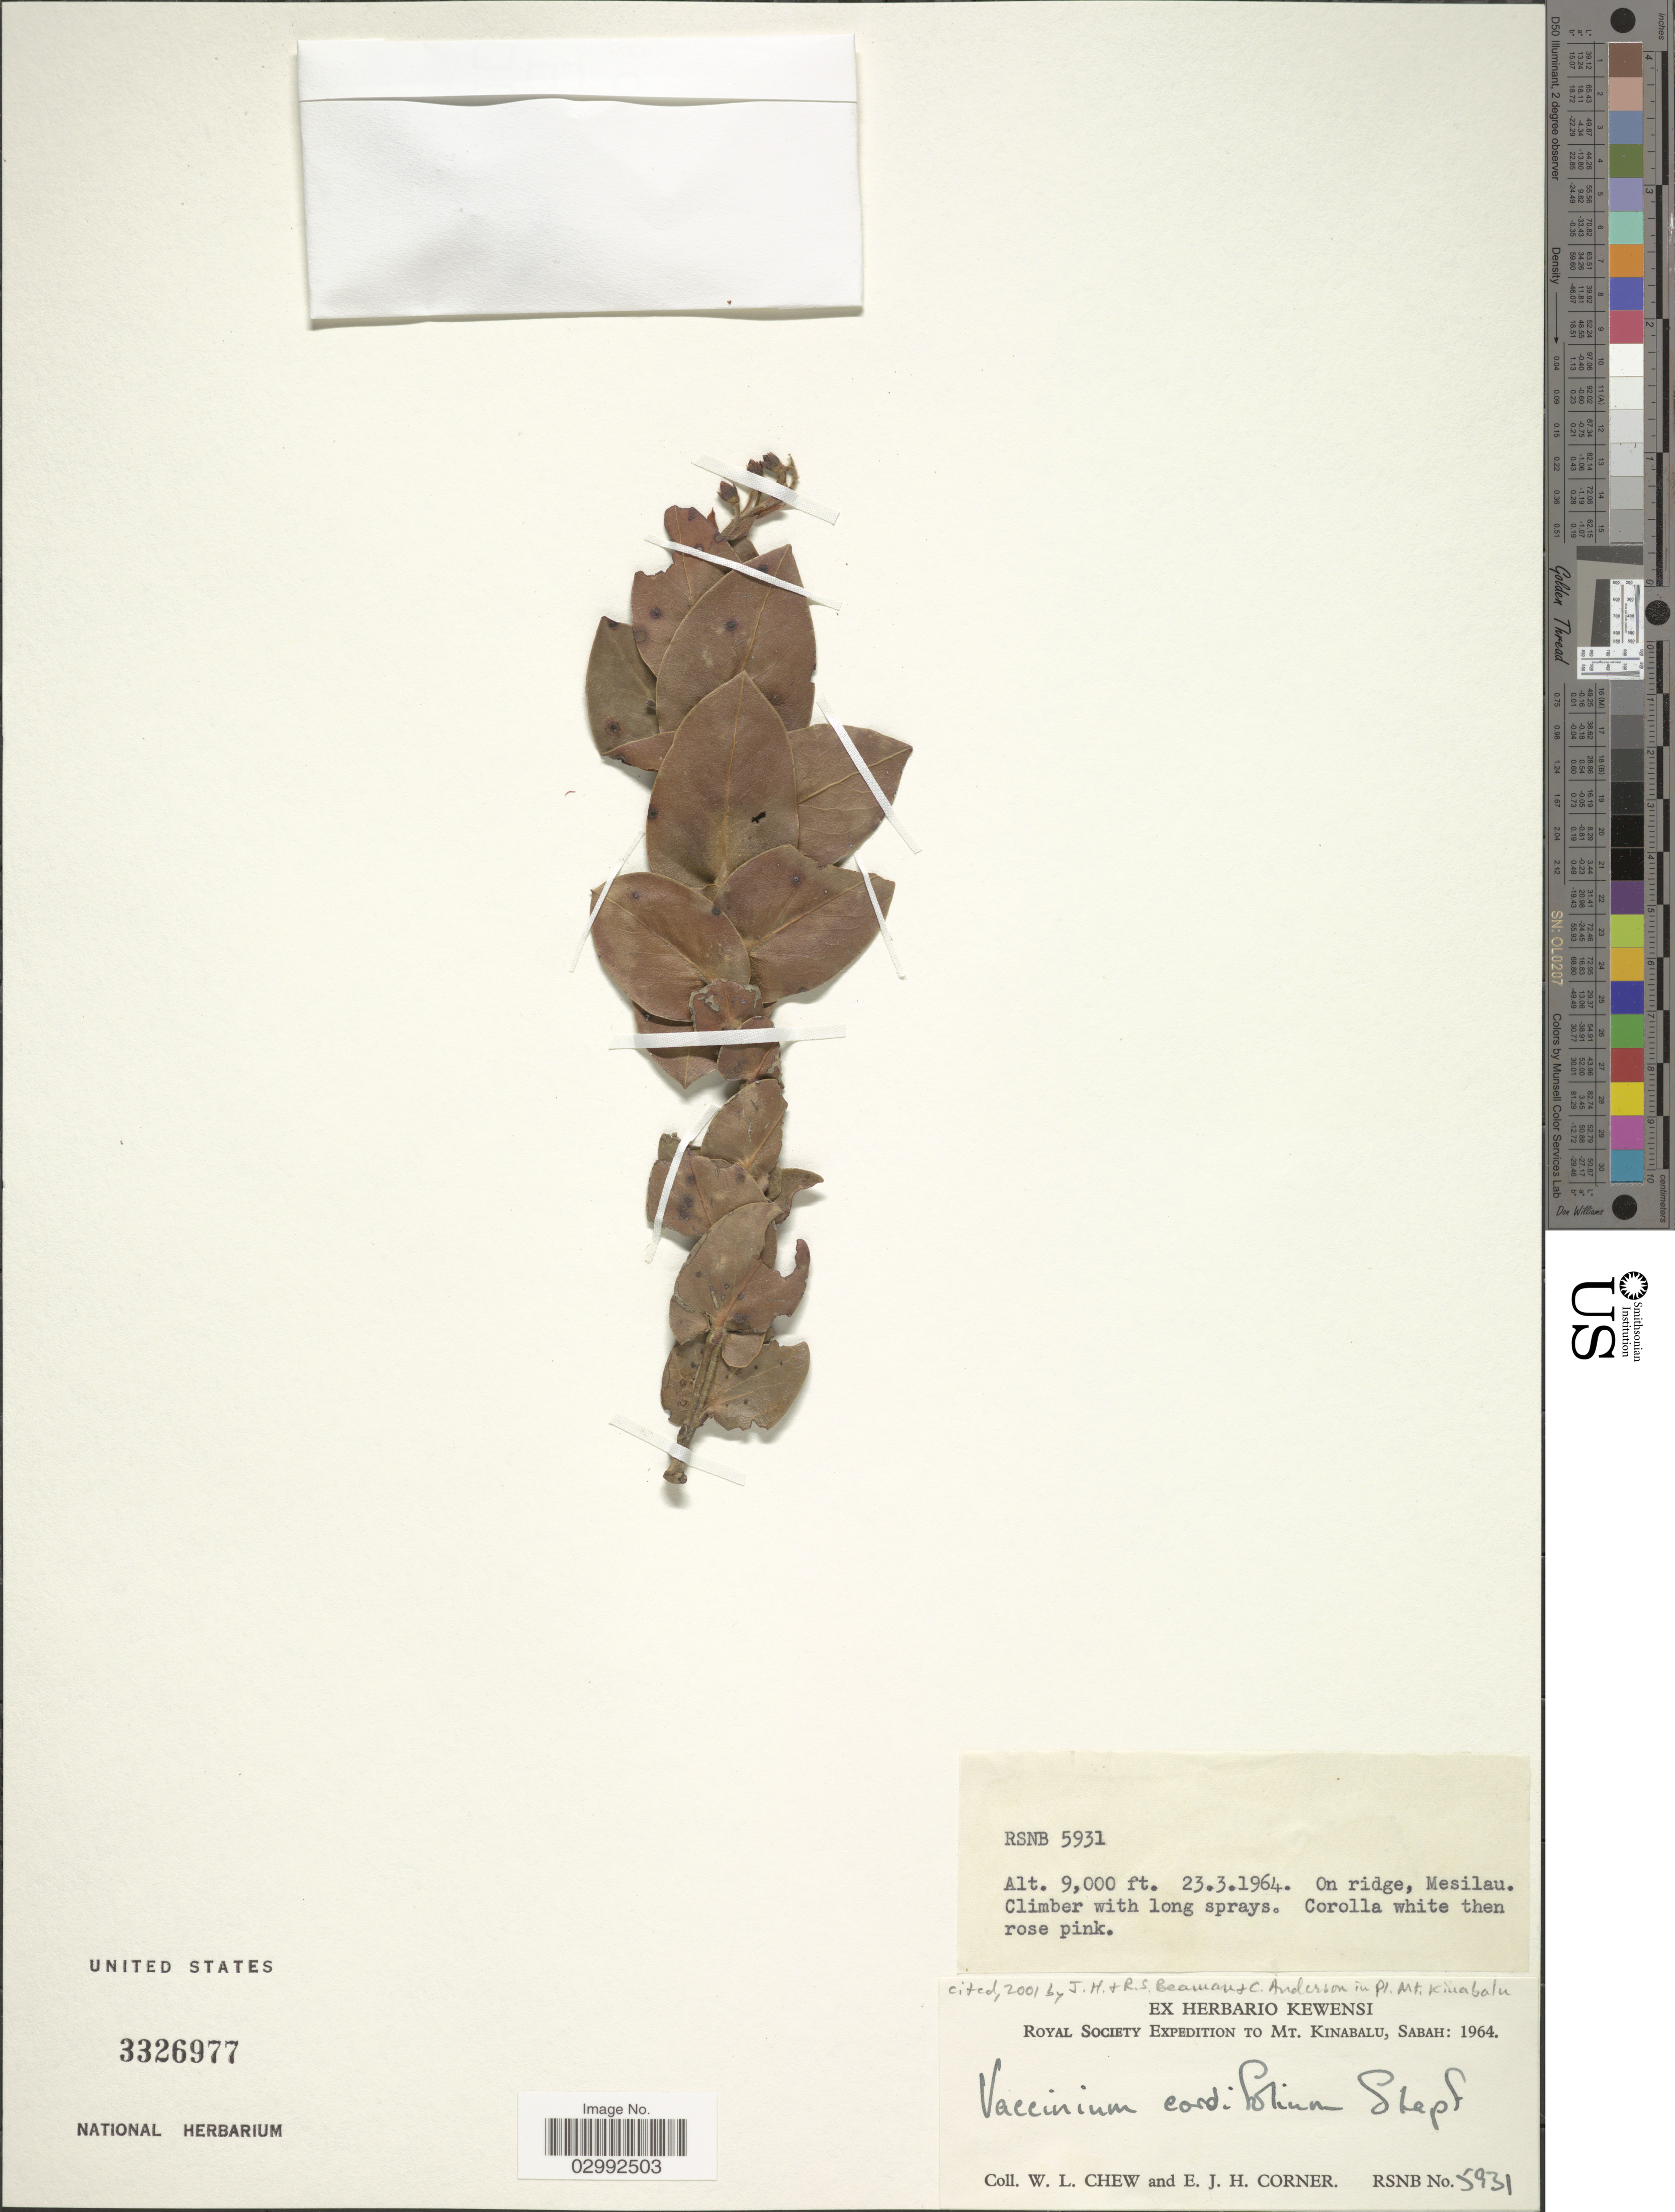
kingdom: Plantae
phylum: Tracheophyta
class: Magnoliopsida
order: Ericales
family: Ericaceae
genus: Vaccinium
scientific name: Vaccinium cordifolium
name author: (M. Martens & Galeotti) Hemsl.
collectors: W. Chew & E. Corner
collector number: RSNB 5931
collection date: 1964-03-23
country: Malaysia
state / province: Sabah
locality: Mt. Kinabalu: Sabah, On ridge, Mesilau.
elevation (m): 2743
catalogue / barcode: US 3326977